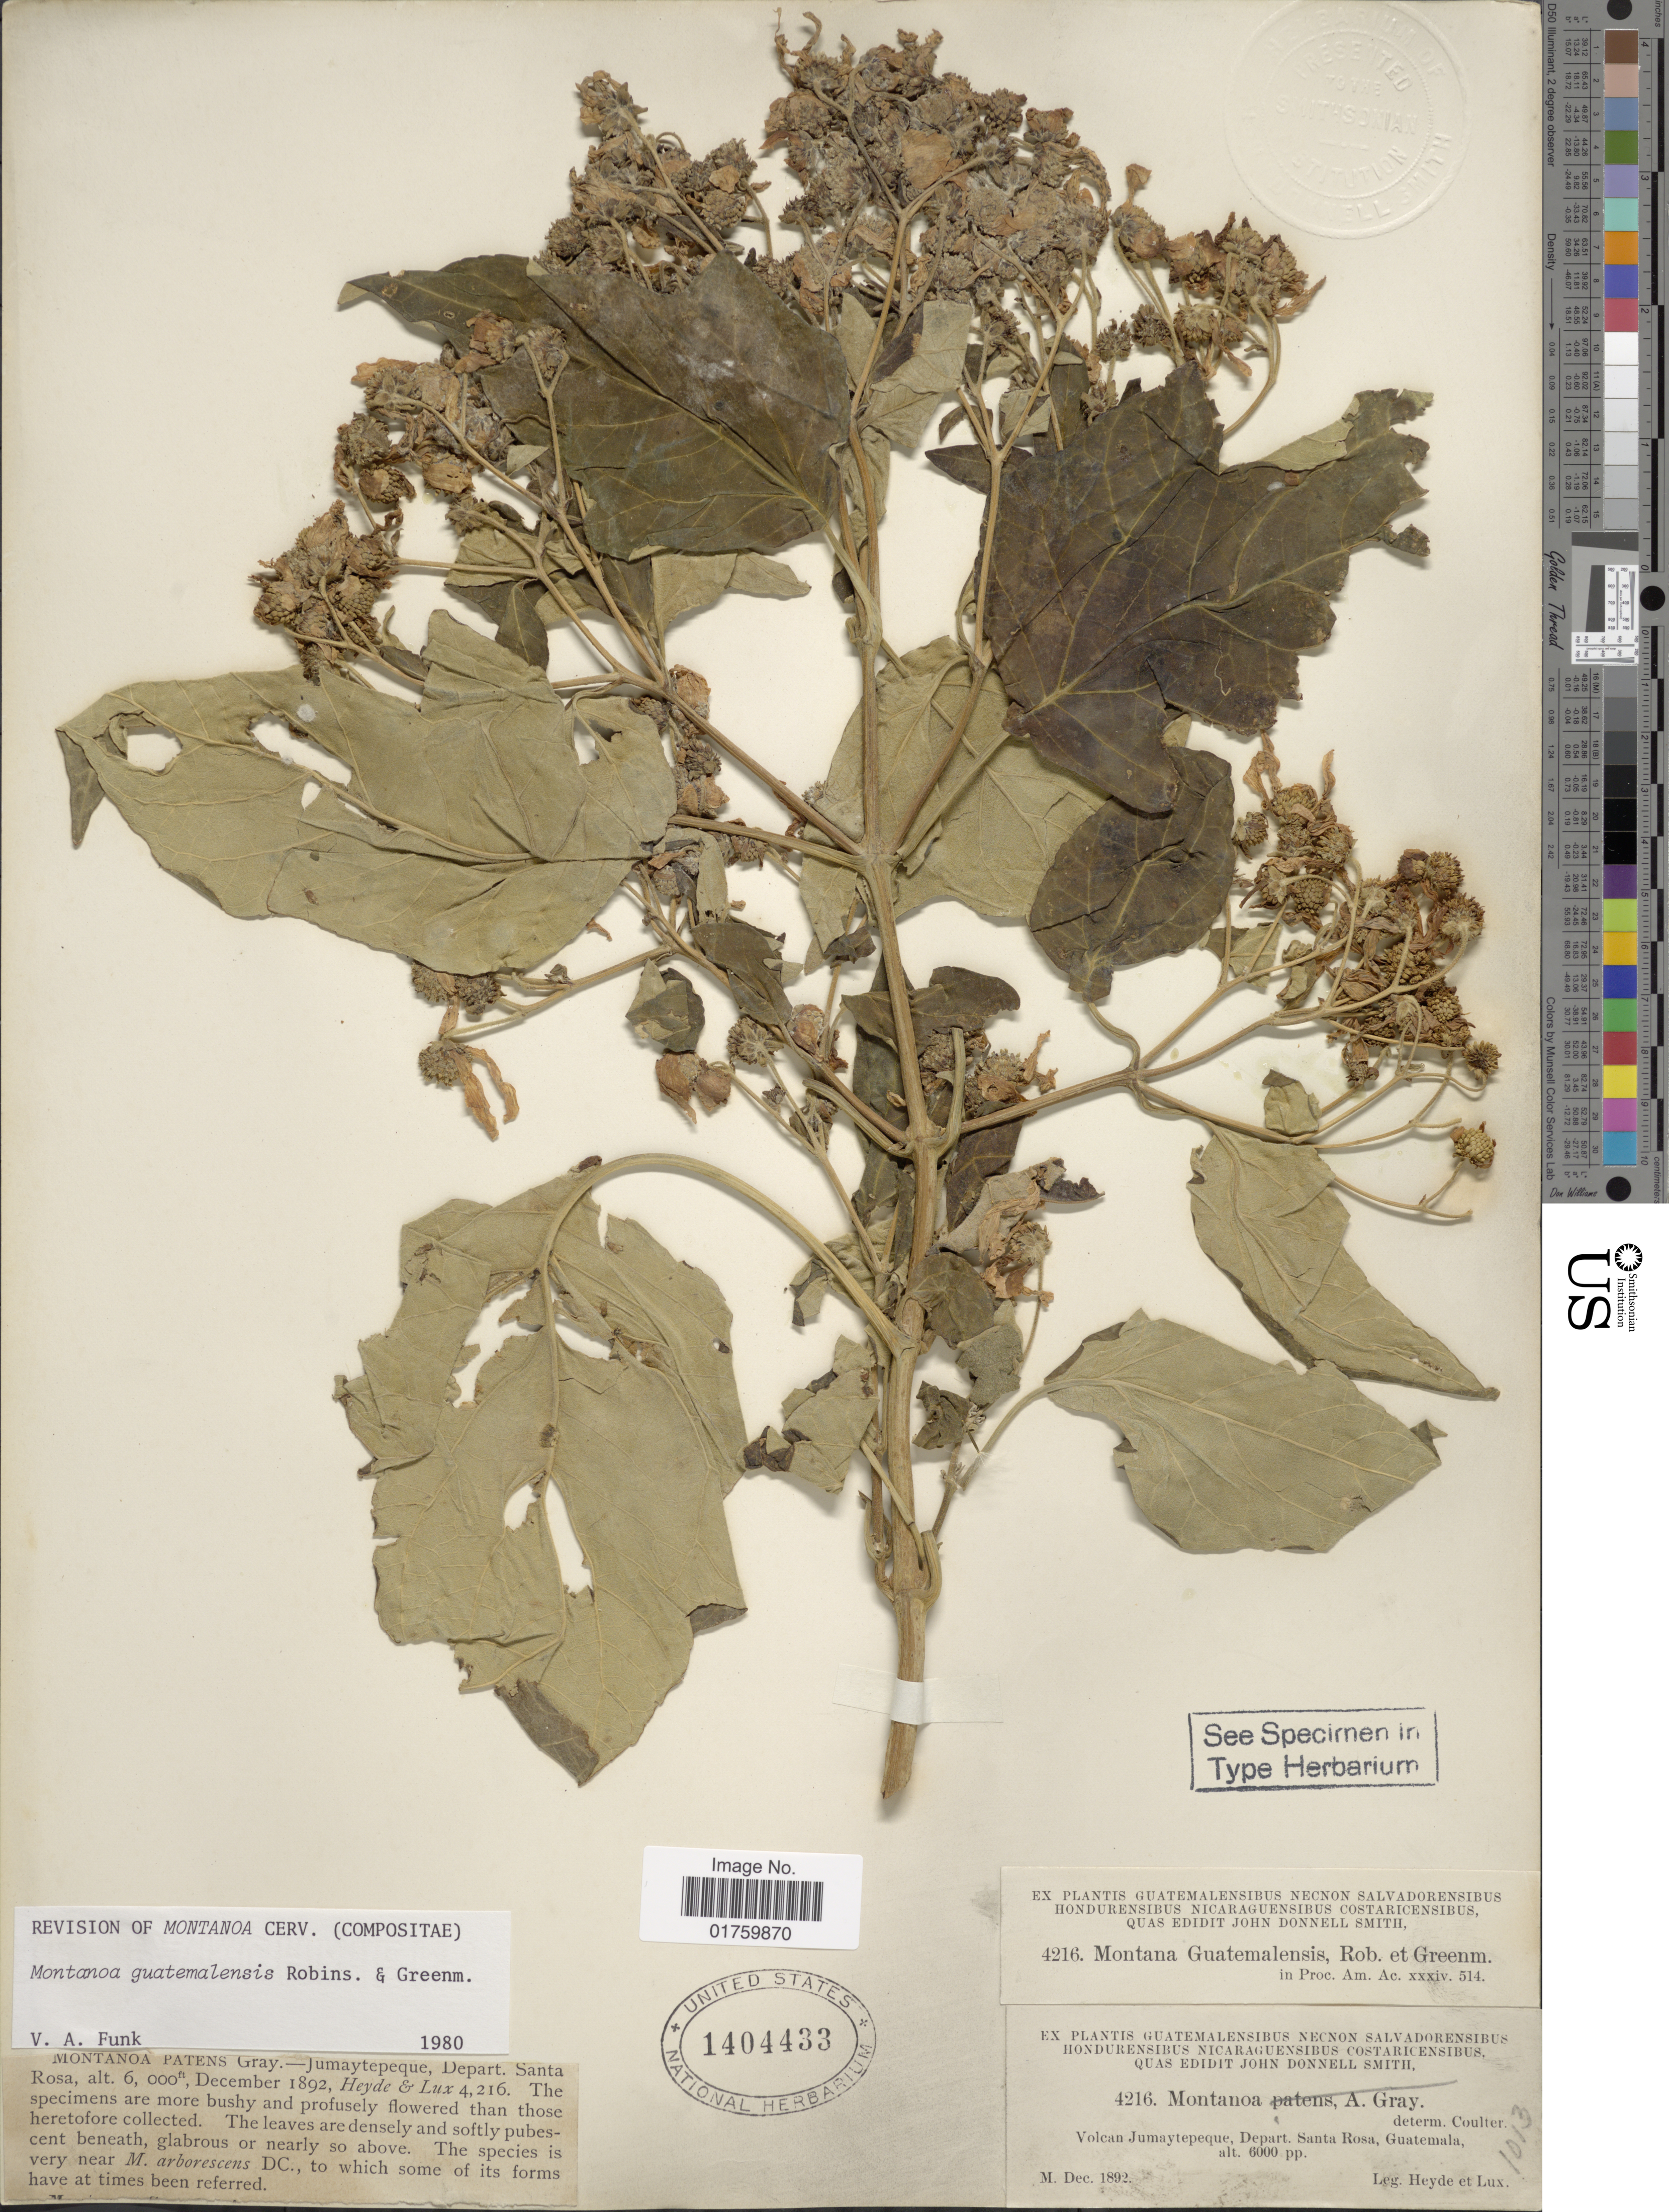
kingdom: Plantae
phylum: Tracheophyta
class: Magnoliopsida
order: Asterales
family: Asteraceae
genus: Montanoa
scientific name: Montanoa guatemalensis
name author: B.L. Rob. & Greenm.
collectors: Heyde & Lux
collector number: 4216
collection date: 1892-12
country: Guatemala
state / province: Santa Rosa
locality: Volcan Jumaytepeque.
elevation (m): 1829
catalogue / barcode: US 1404433